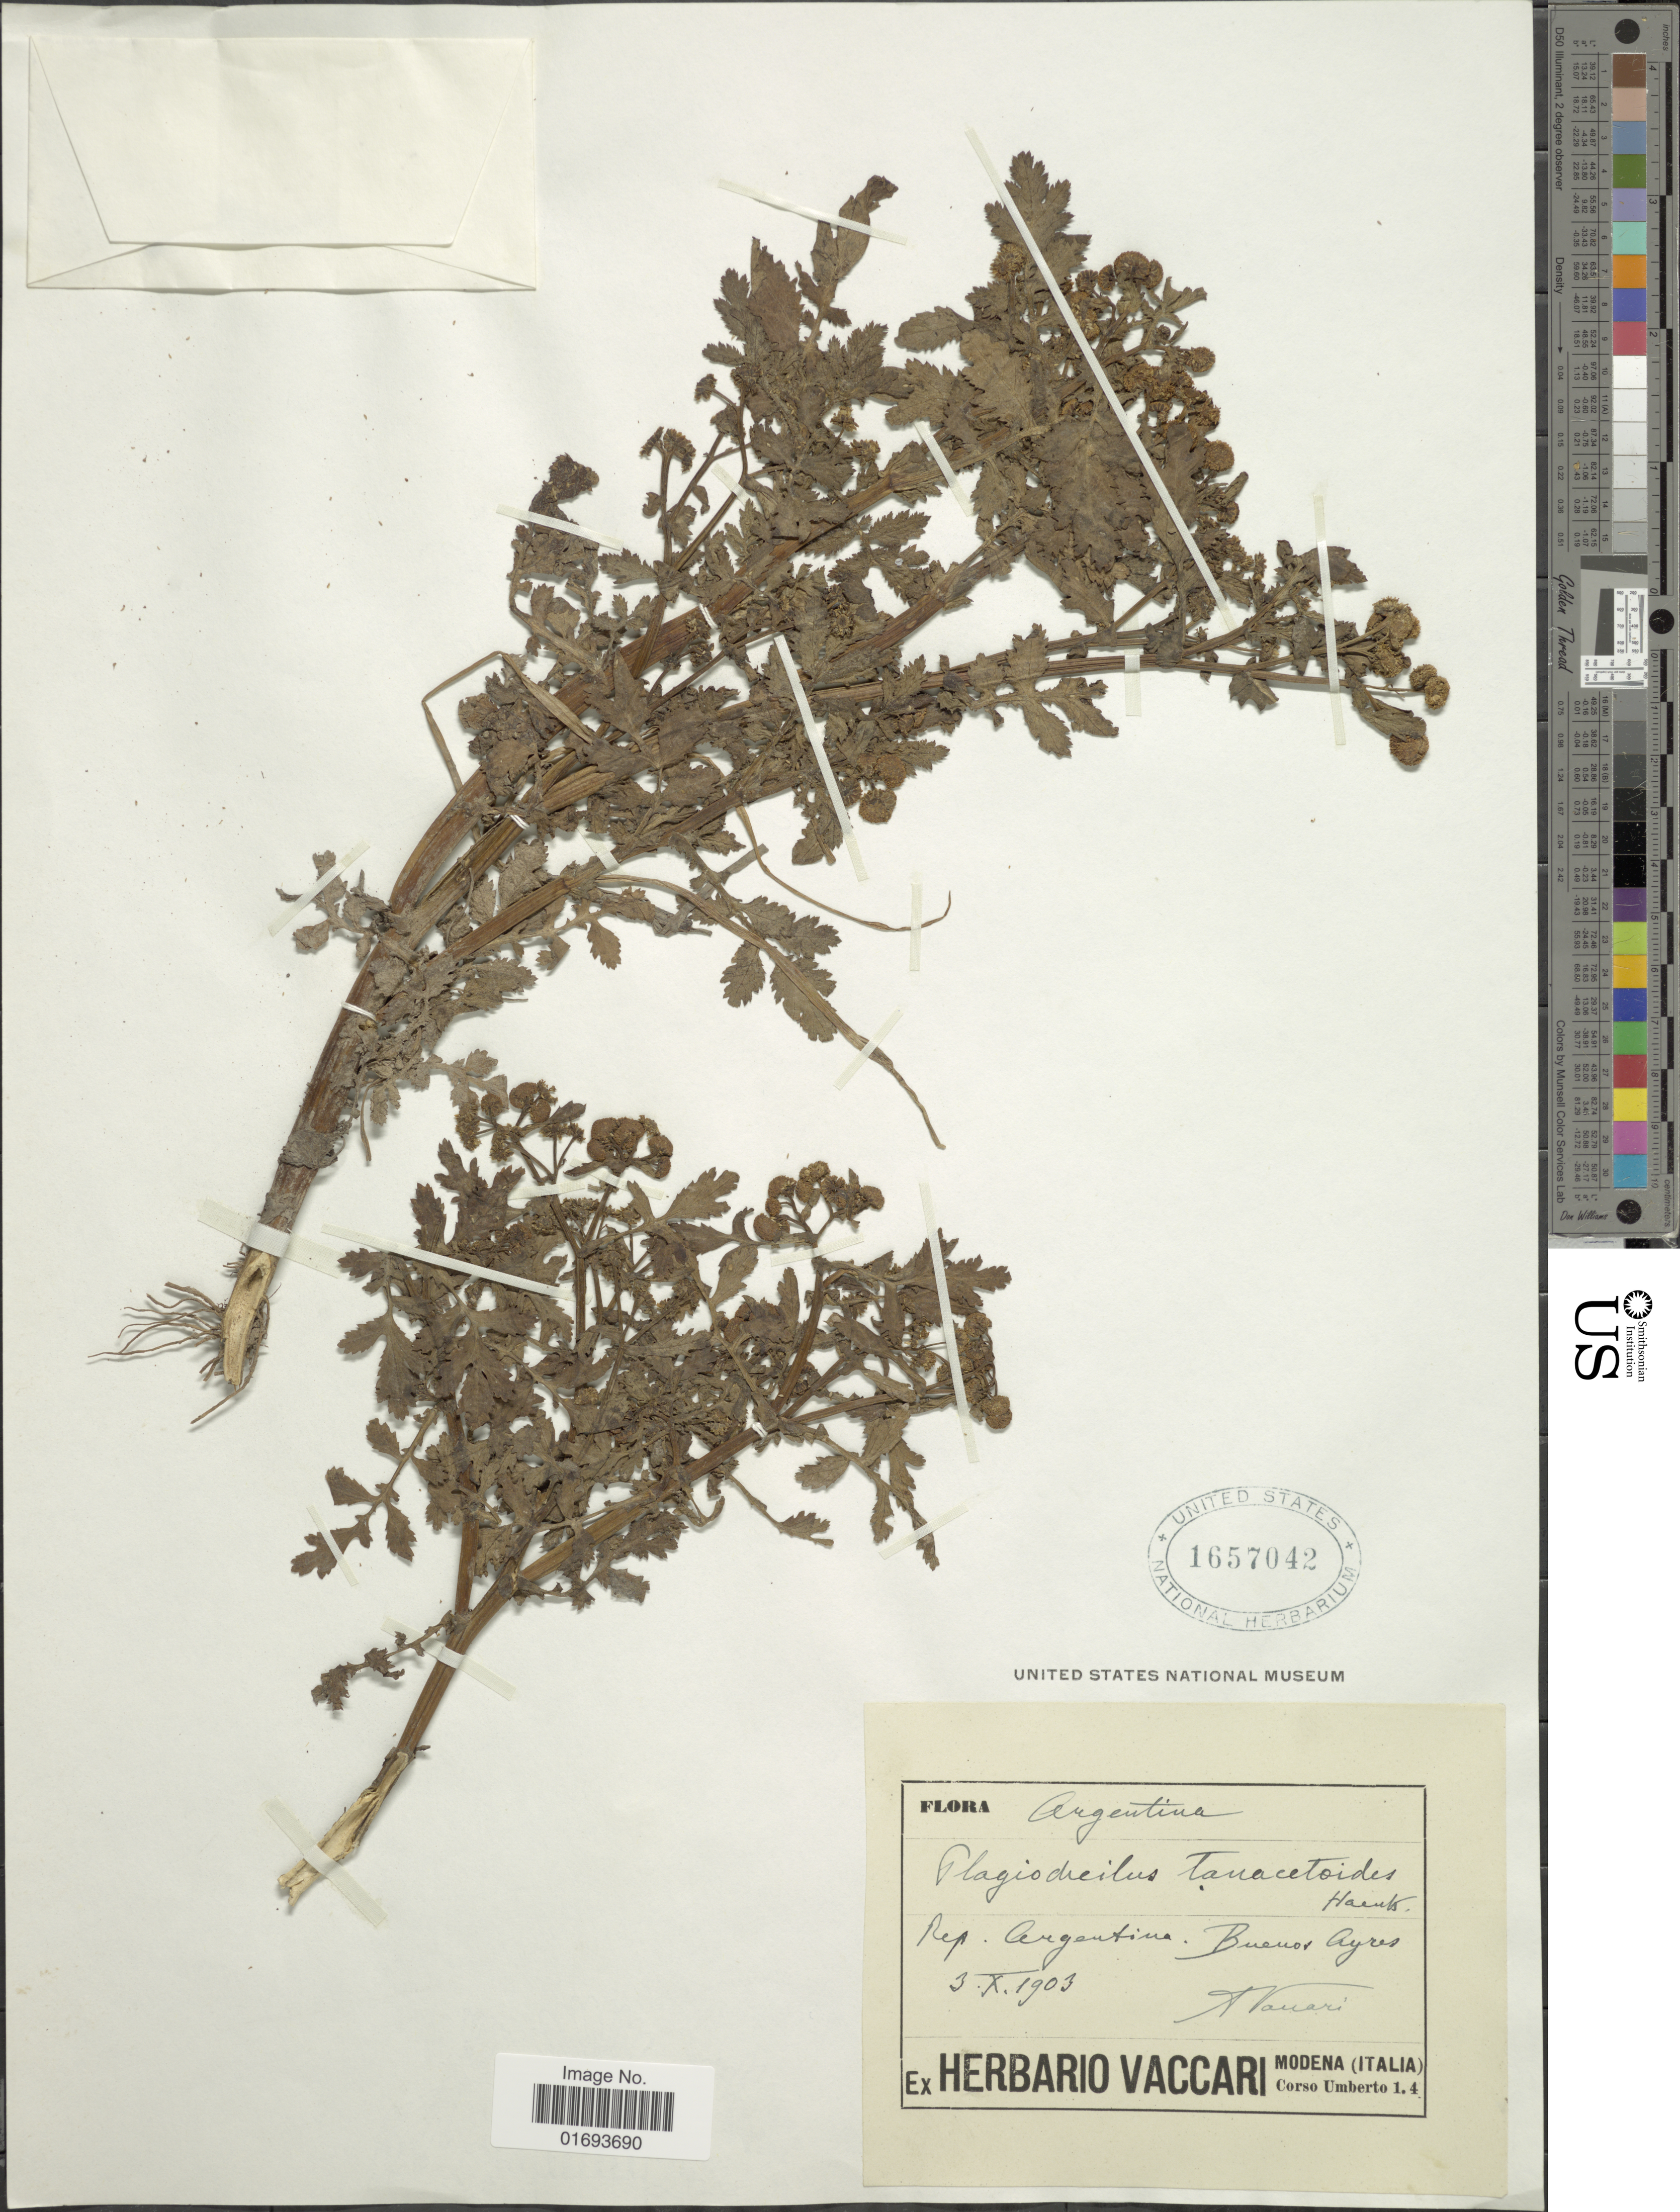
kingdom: Plantae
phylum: Tracheophyta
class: Magnoliopsida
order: Asterales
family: Asteraceae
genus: Plagiocheilus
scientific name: Plagiocheilus tanacetoides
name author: Haenke ex DC.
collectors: A. Vaccari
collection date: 1903-10-03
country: Argentina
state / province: Buenos Aires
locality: Rep. Argentina. Buenos Aires.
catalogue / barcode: US 1657042